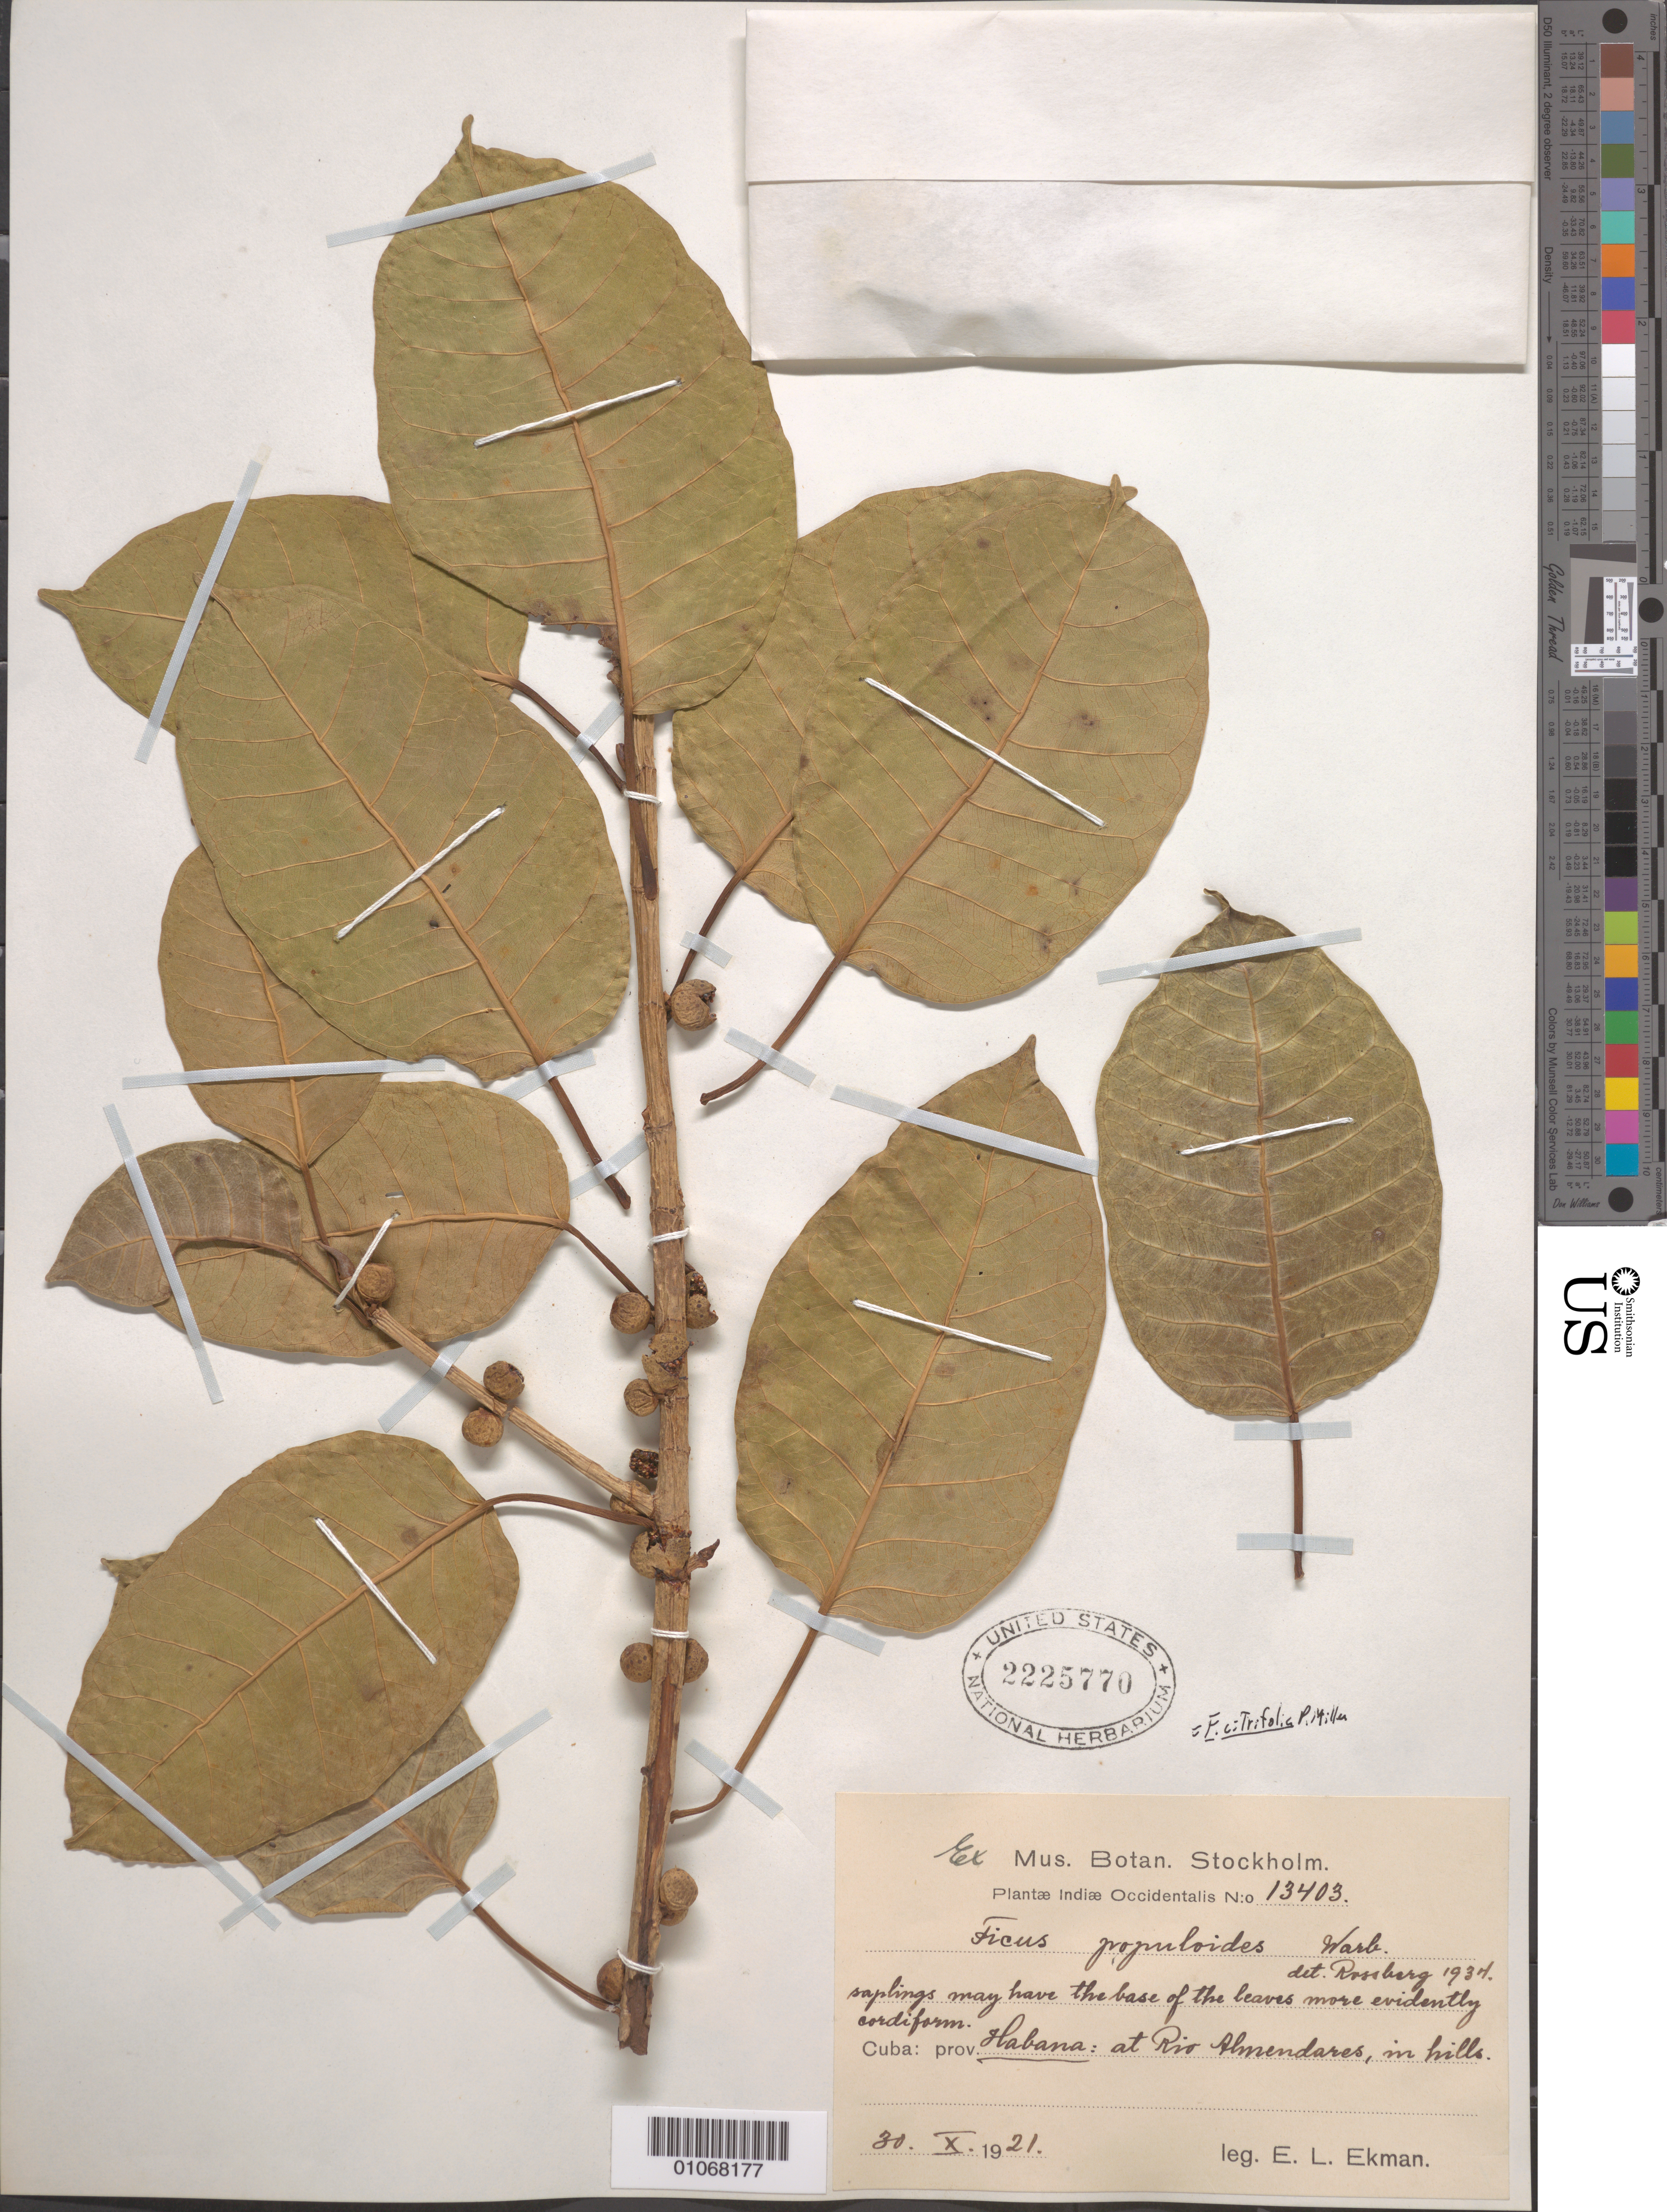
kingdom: Plantae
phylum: Tracheophyta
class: Magnoliopsida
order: Rosales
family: Moraceae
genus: Ficus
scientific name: Ficus citrifolia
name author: Mill.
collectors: E. L. Ekman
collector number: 13403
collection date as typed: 30 Oct 1921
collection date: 1921-10-30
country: Cuba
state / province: La Habana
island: Cuba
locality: Rio Almendrares, in Hill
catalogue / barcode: US 2225770